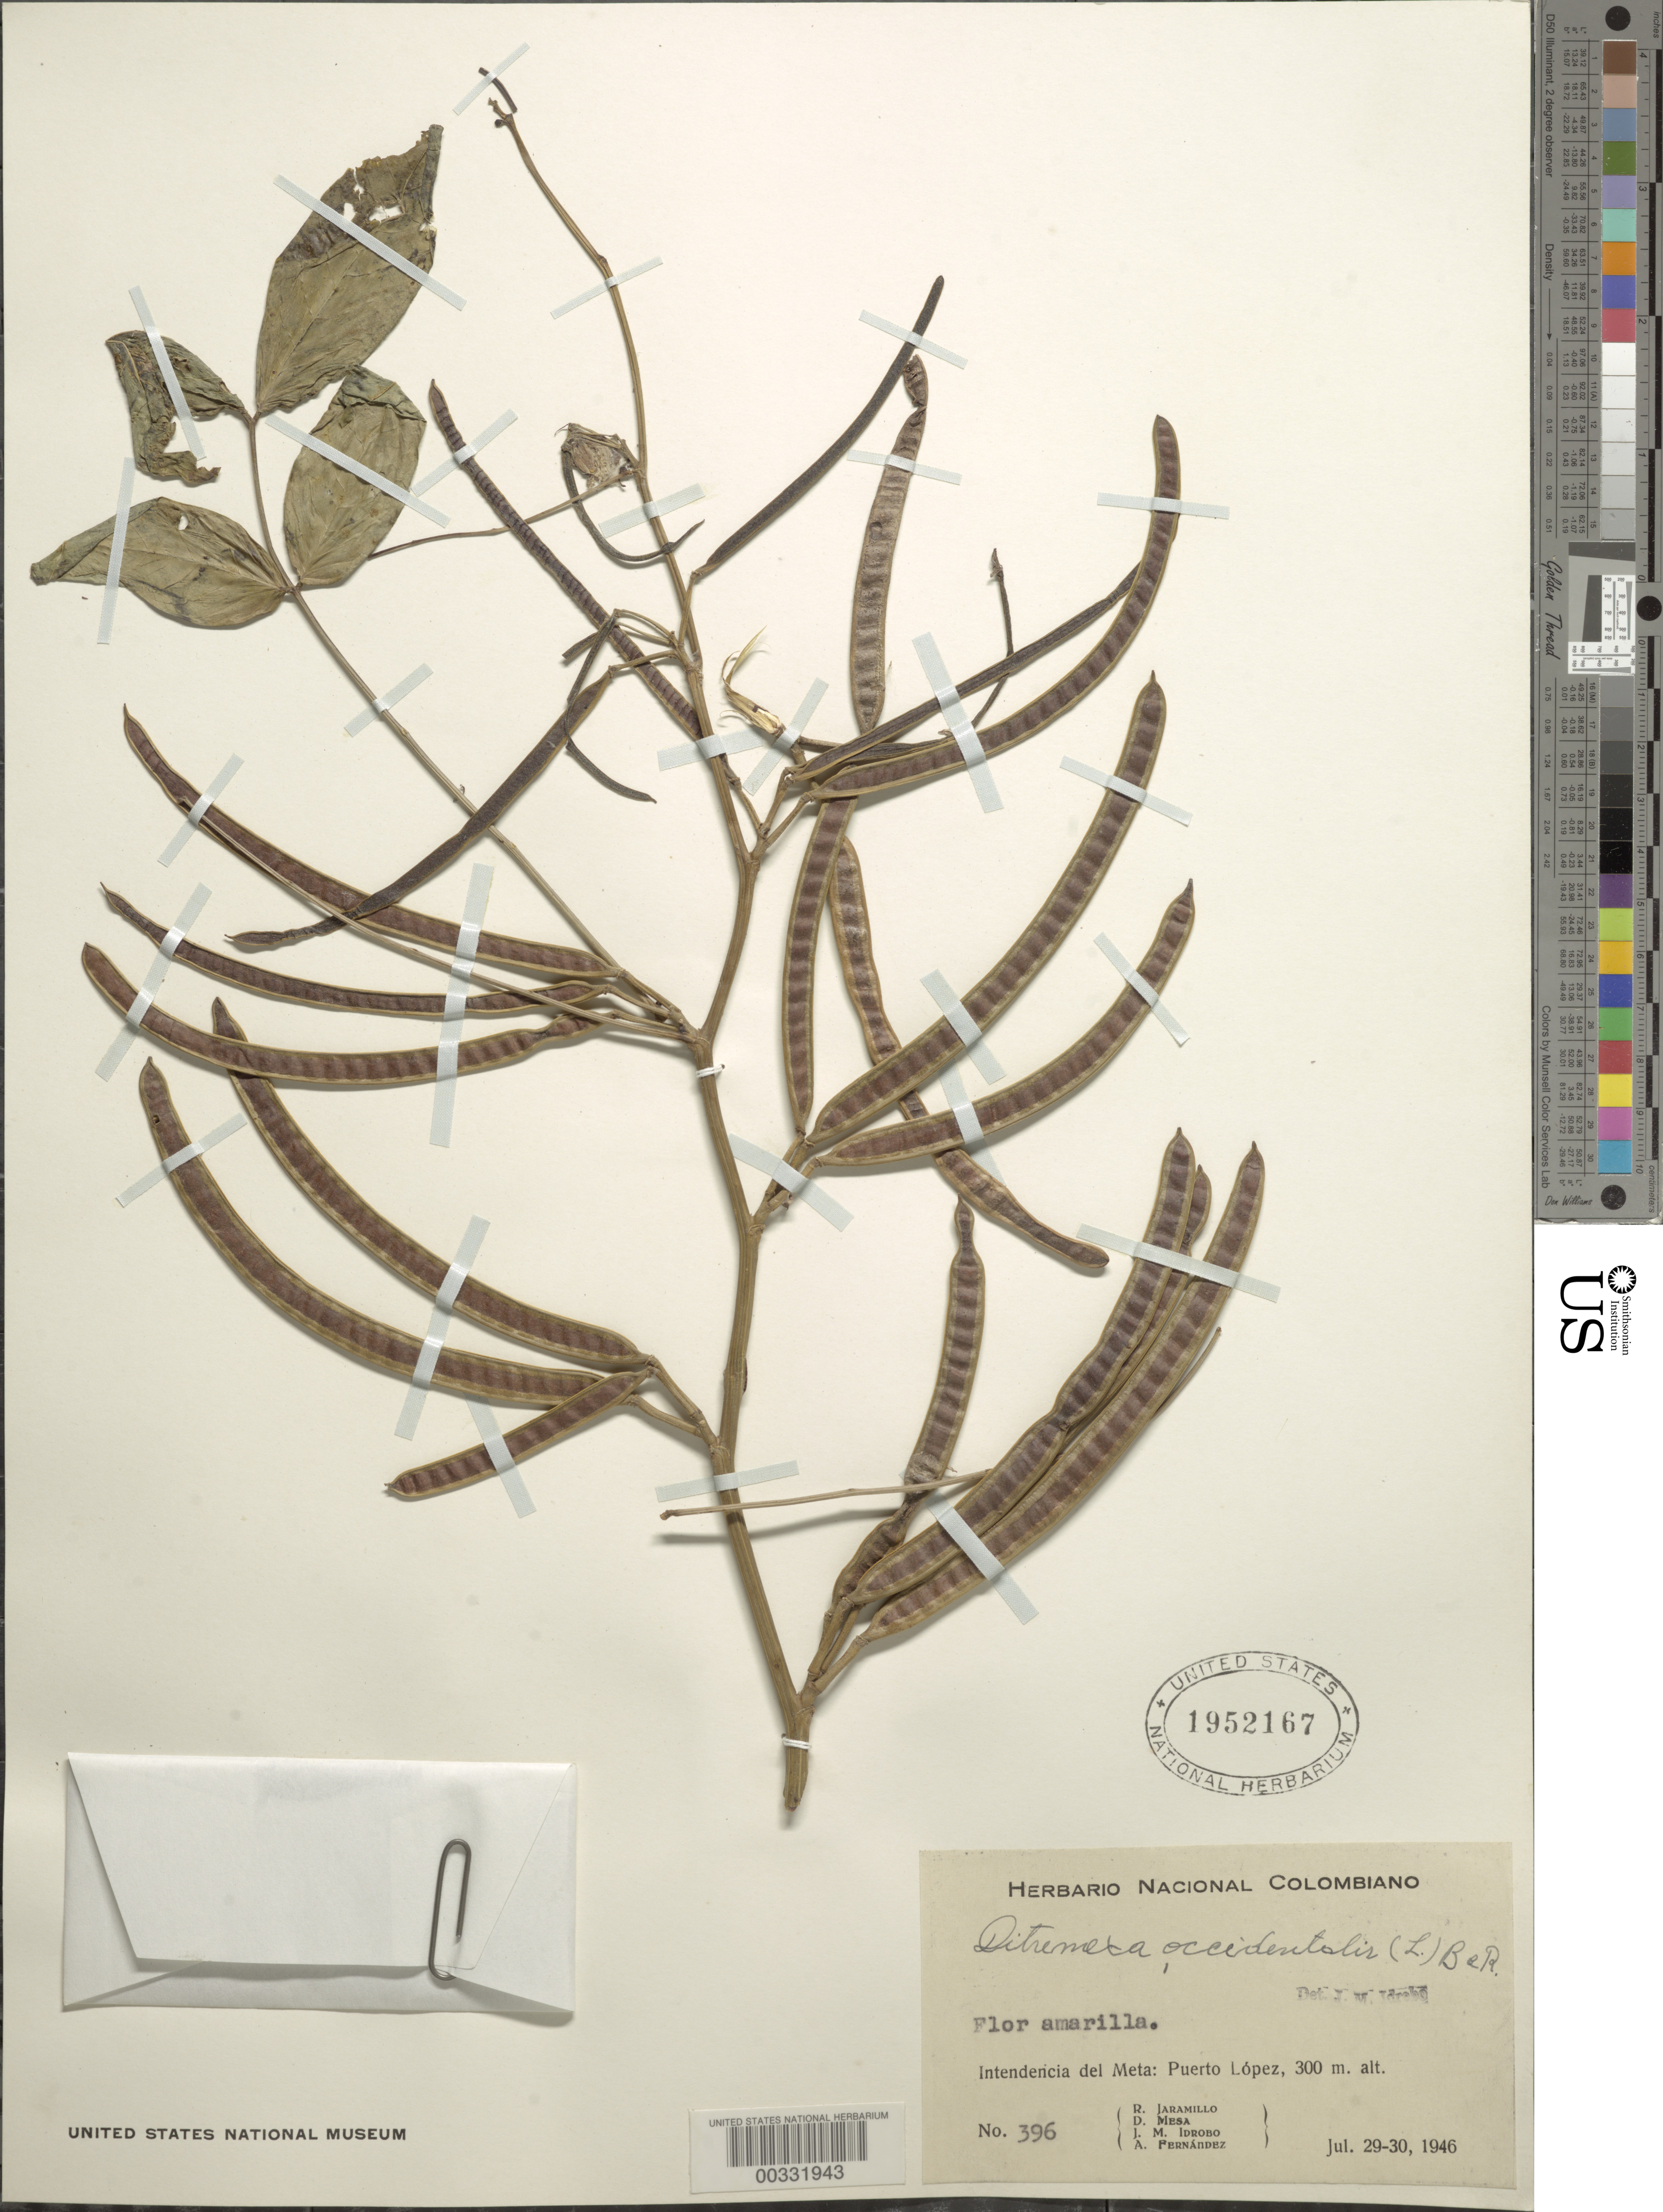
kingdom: Plantae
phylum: Tracheophyta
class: Magnoliopsida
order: Fabales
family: Fabaceae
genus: Senna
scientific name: Senna occidentalis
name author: (L.) Link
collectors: R. Jaramillo M., D. Mesa, J. M. Idrobo & Á. Fernández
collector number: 396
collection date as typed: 29 Jul 1946 to 30 Jul 1946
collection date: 1946-07-29/1946-07-30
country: Colombia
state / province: Meta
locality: Puerto Lopez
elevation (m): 300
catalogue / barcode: US 1952167